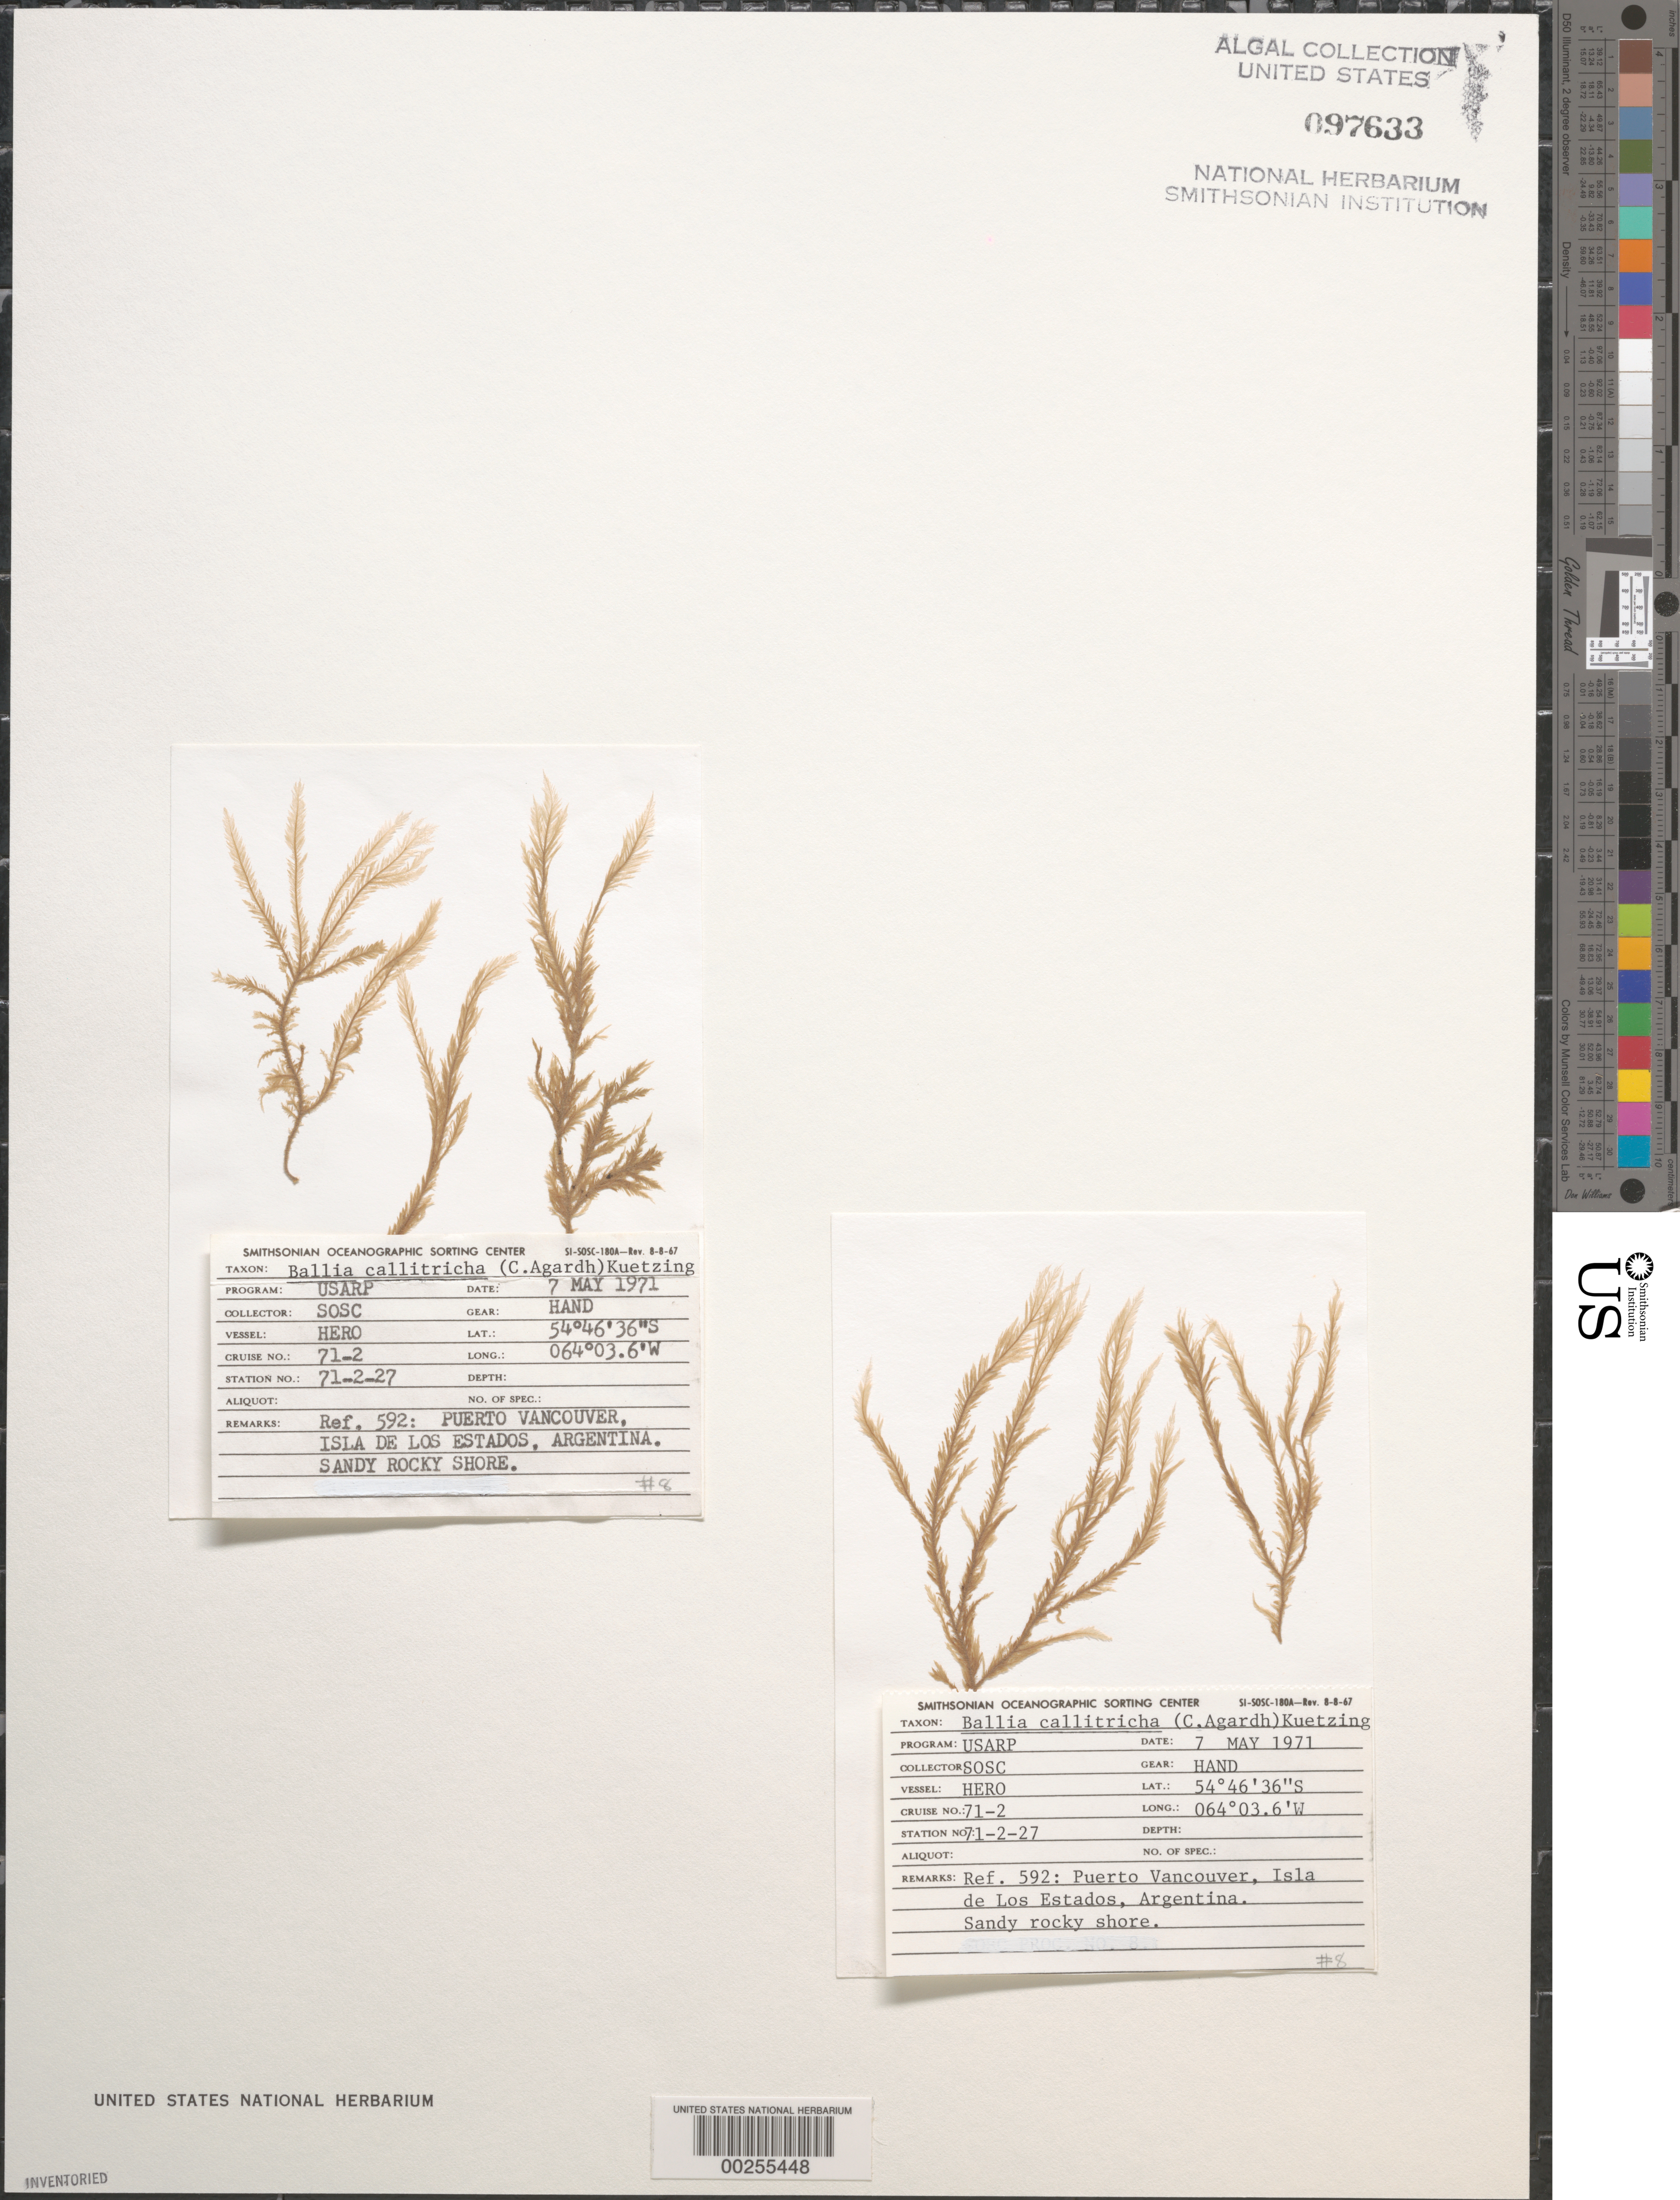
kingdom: Plantae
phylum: Rhodophyta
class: Florideophyceae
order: Balliales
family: Balliaceae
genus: Ballia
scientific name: Ballia callitricha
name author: (C. Agardh) Kützing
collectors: SOSC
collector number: Station 71-2-27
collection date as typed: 07 May 1971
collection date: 1971-05-07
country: Argentina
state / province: Tierra del Fuego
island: Isla de los Estados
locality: Puerto Vancouver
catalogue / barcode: US 97633